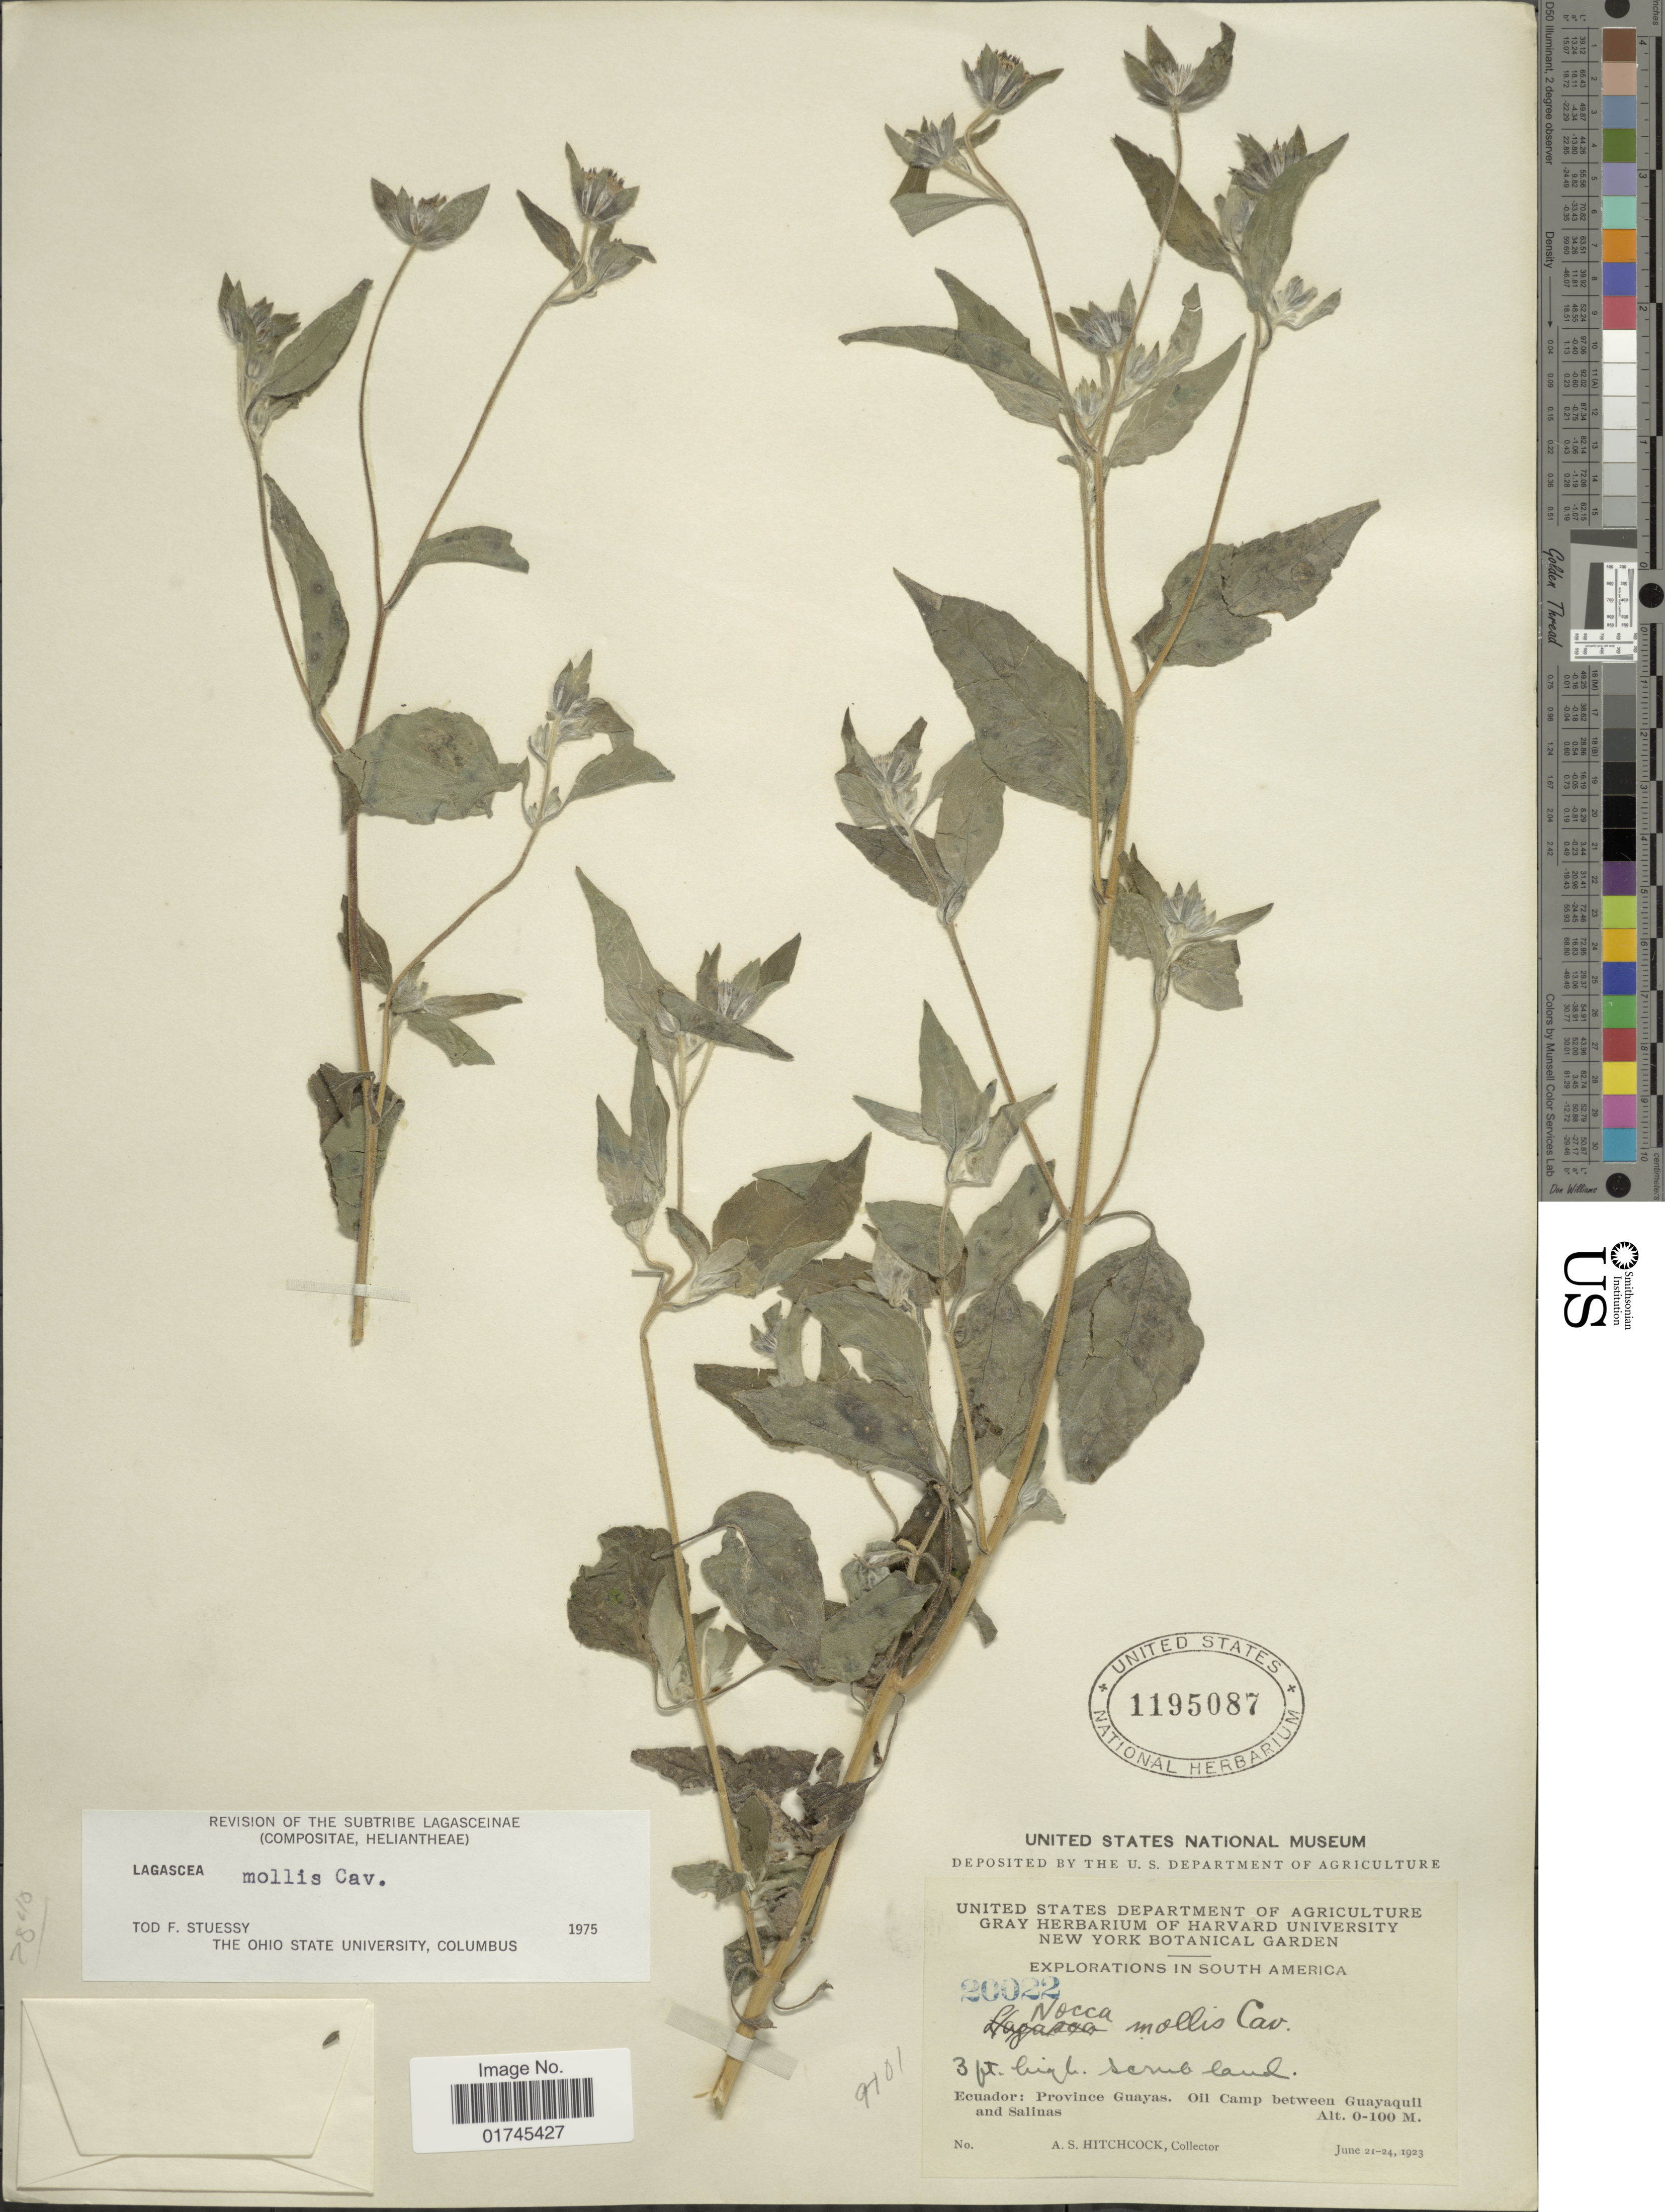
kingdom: Plantae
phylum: Tracheophyta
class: Magnoliopsida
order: Asterales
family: Asteraceae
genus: Lagascea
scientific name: Lagascea mollis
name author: Cav.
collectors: A. S. Hitchcock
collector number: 20022*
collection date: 1923-06-21/1923-06-24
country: Ecuador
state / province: Guayas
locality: Oil Camp between Guayaquil and Salinas.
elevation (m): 0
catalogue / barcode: US 1195087